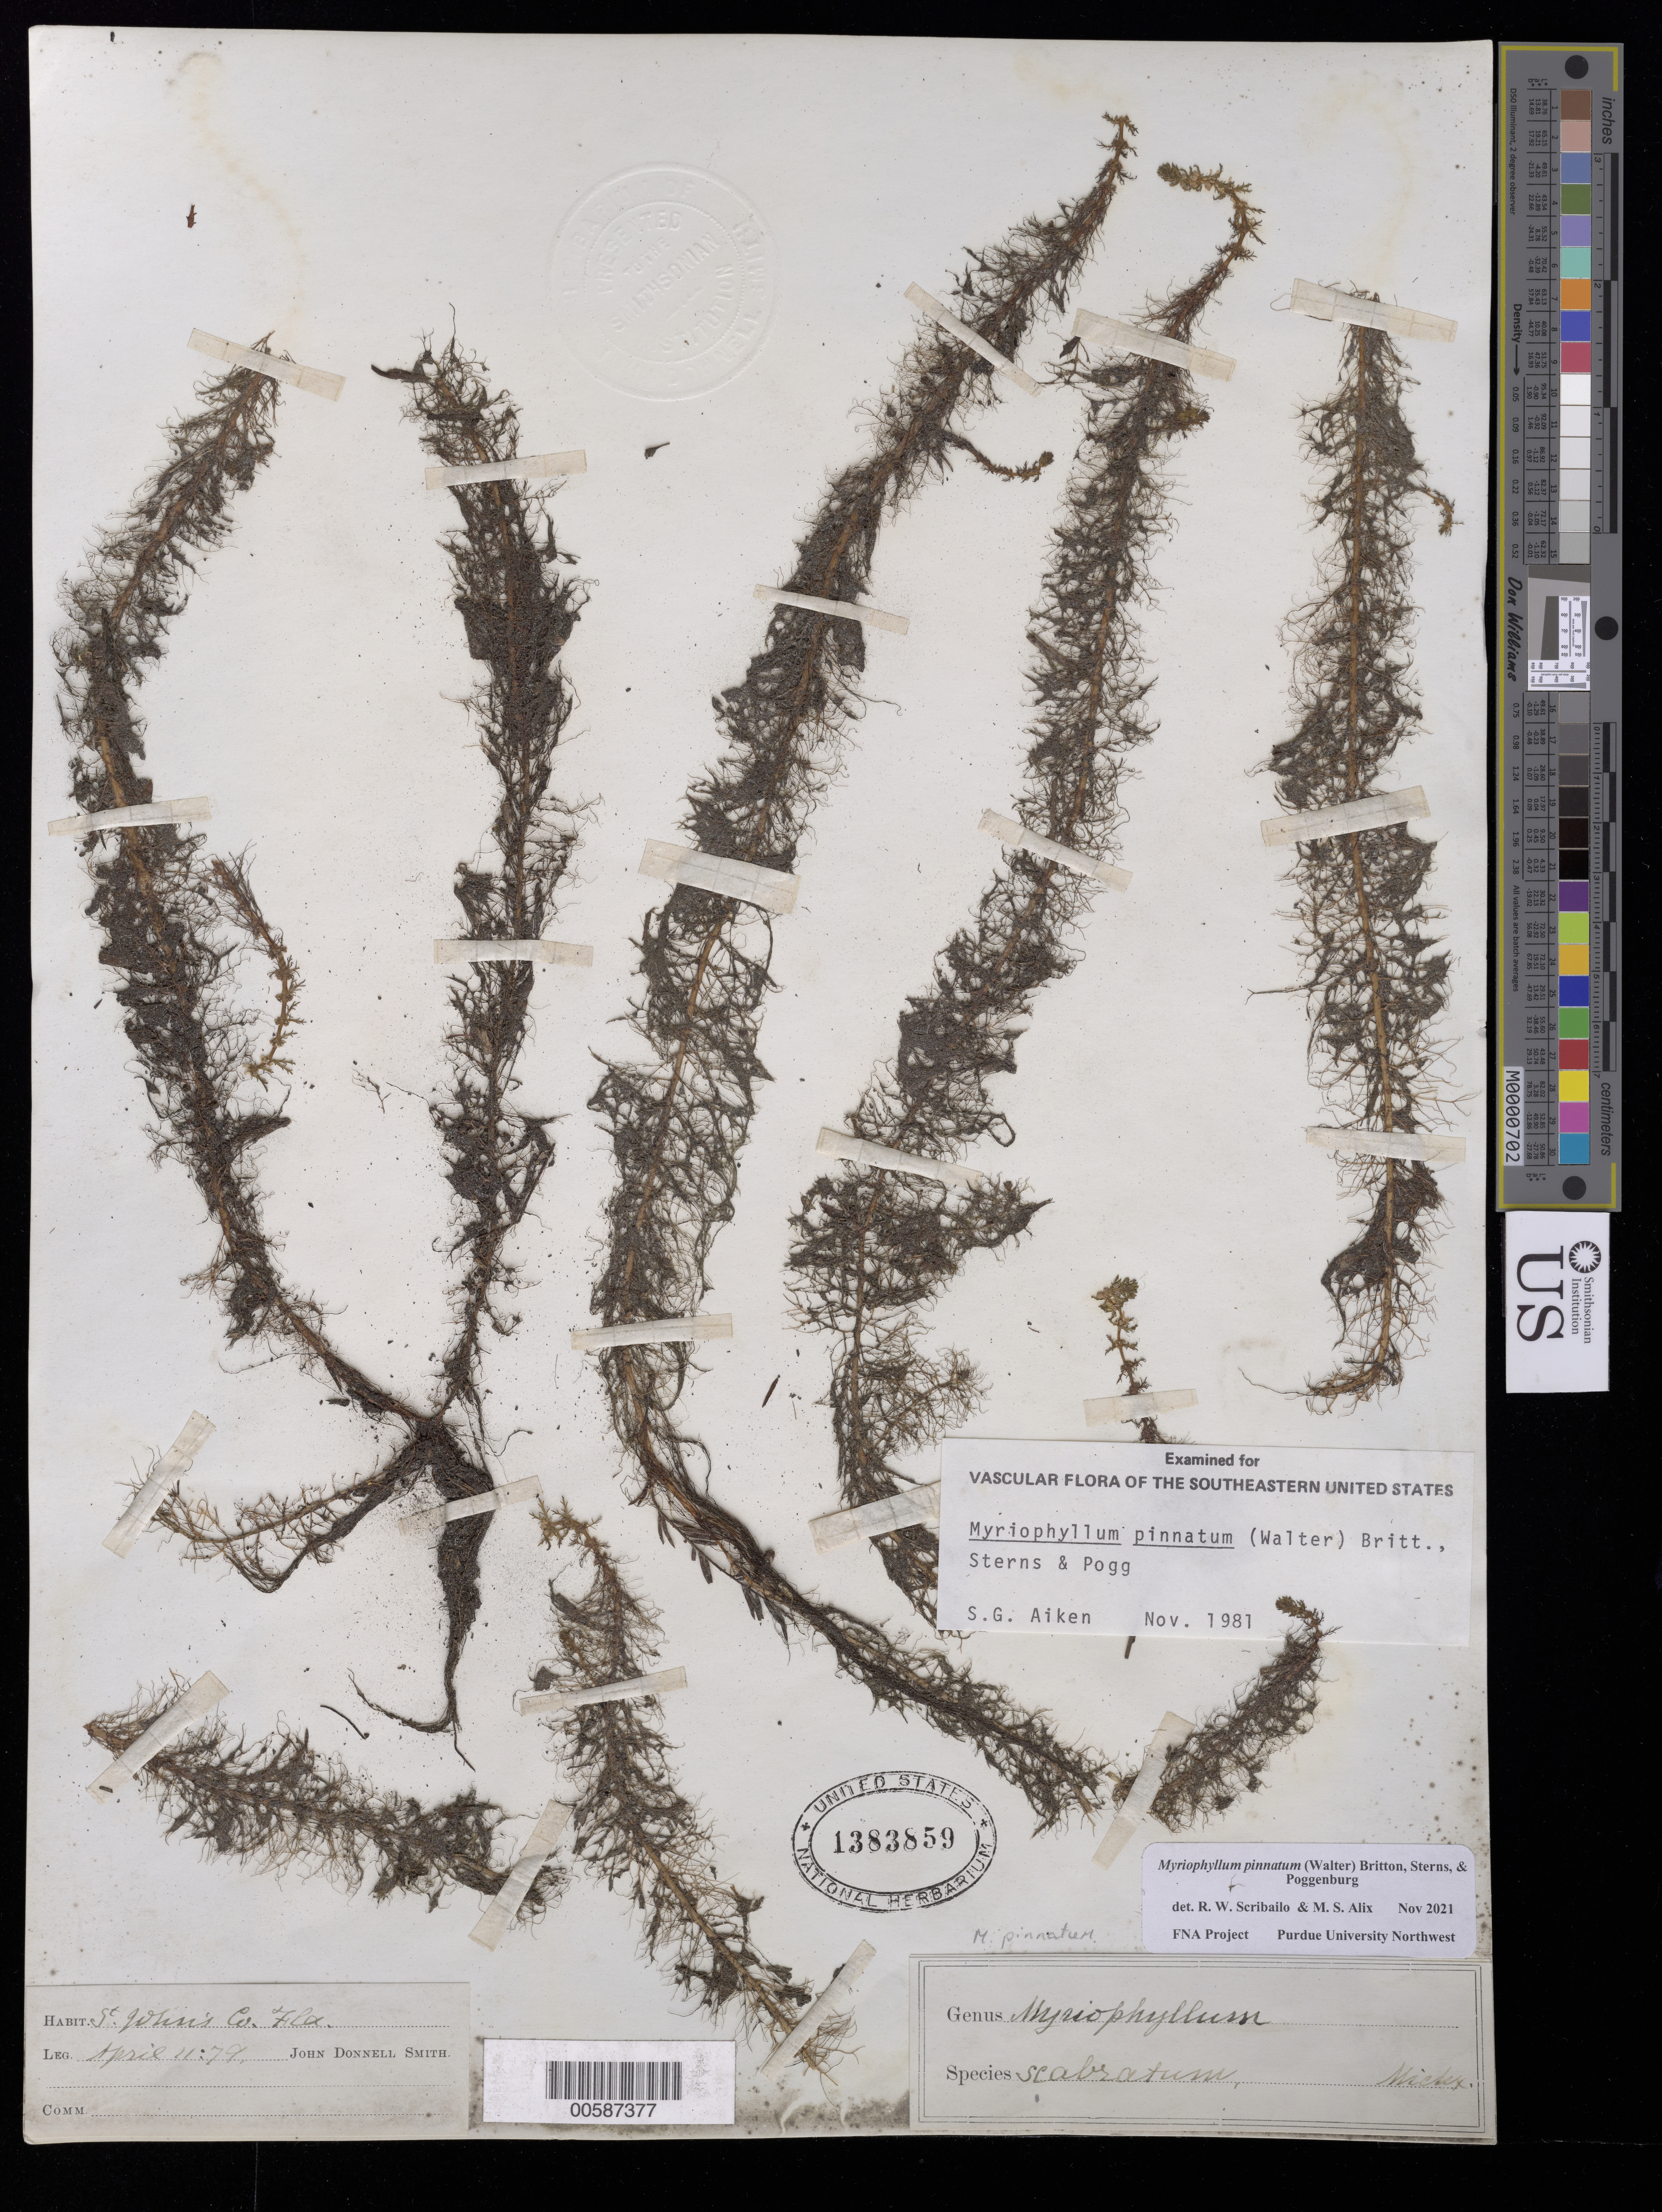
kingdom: Plantae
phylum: Tracheophyta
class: Magnoliopsida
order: Saxifragales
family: Haloragaceae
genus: Myriophyllum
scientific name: Myriophyllum pinnatum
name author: (Walter) Britton, Stearns & Poggenb.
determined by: Scribailo, R. W.; Alix, M. S.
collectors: J. Donnell Smith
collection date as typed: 11 Apr 1879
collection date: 1879-04-11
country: United States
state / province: Florida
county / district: Saint Johns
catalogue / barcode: US 1383859